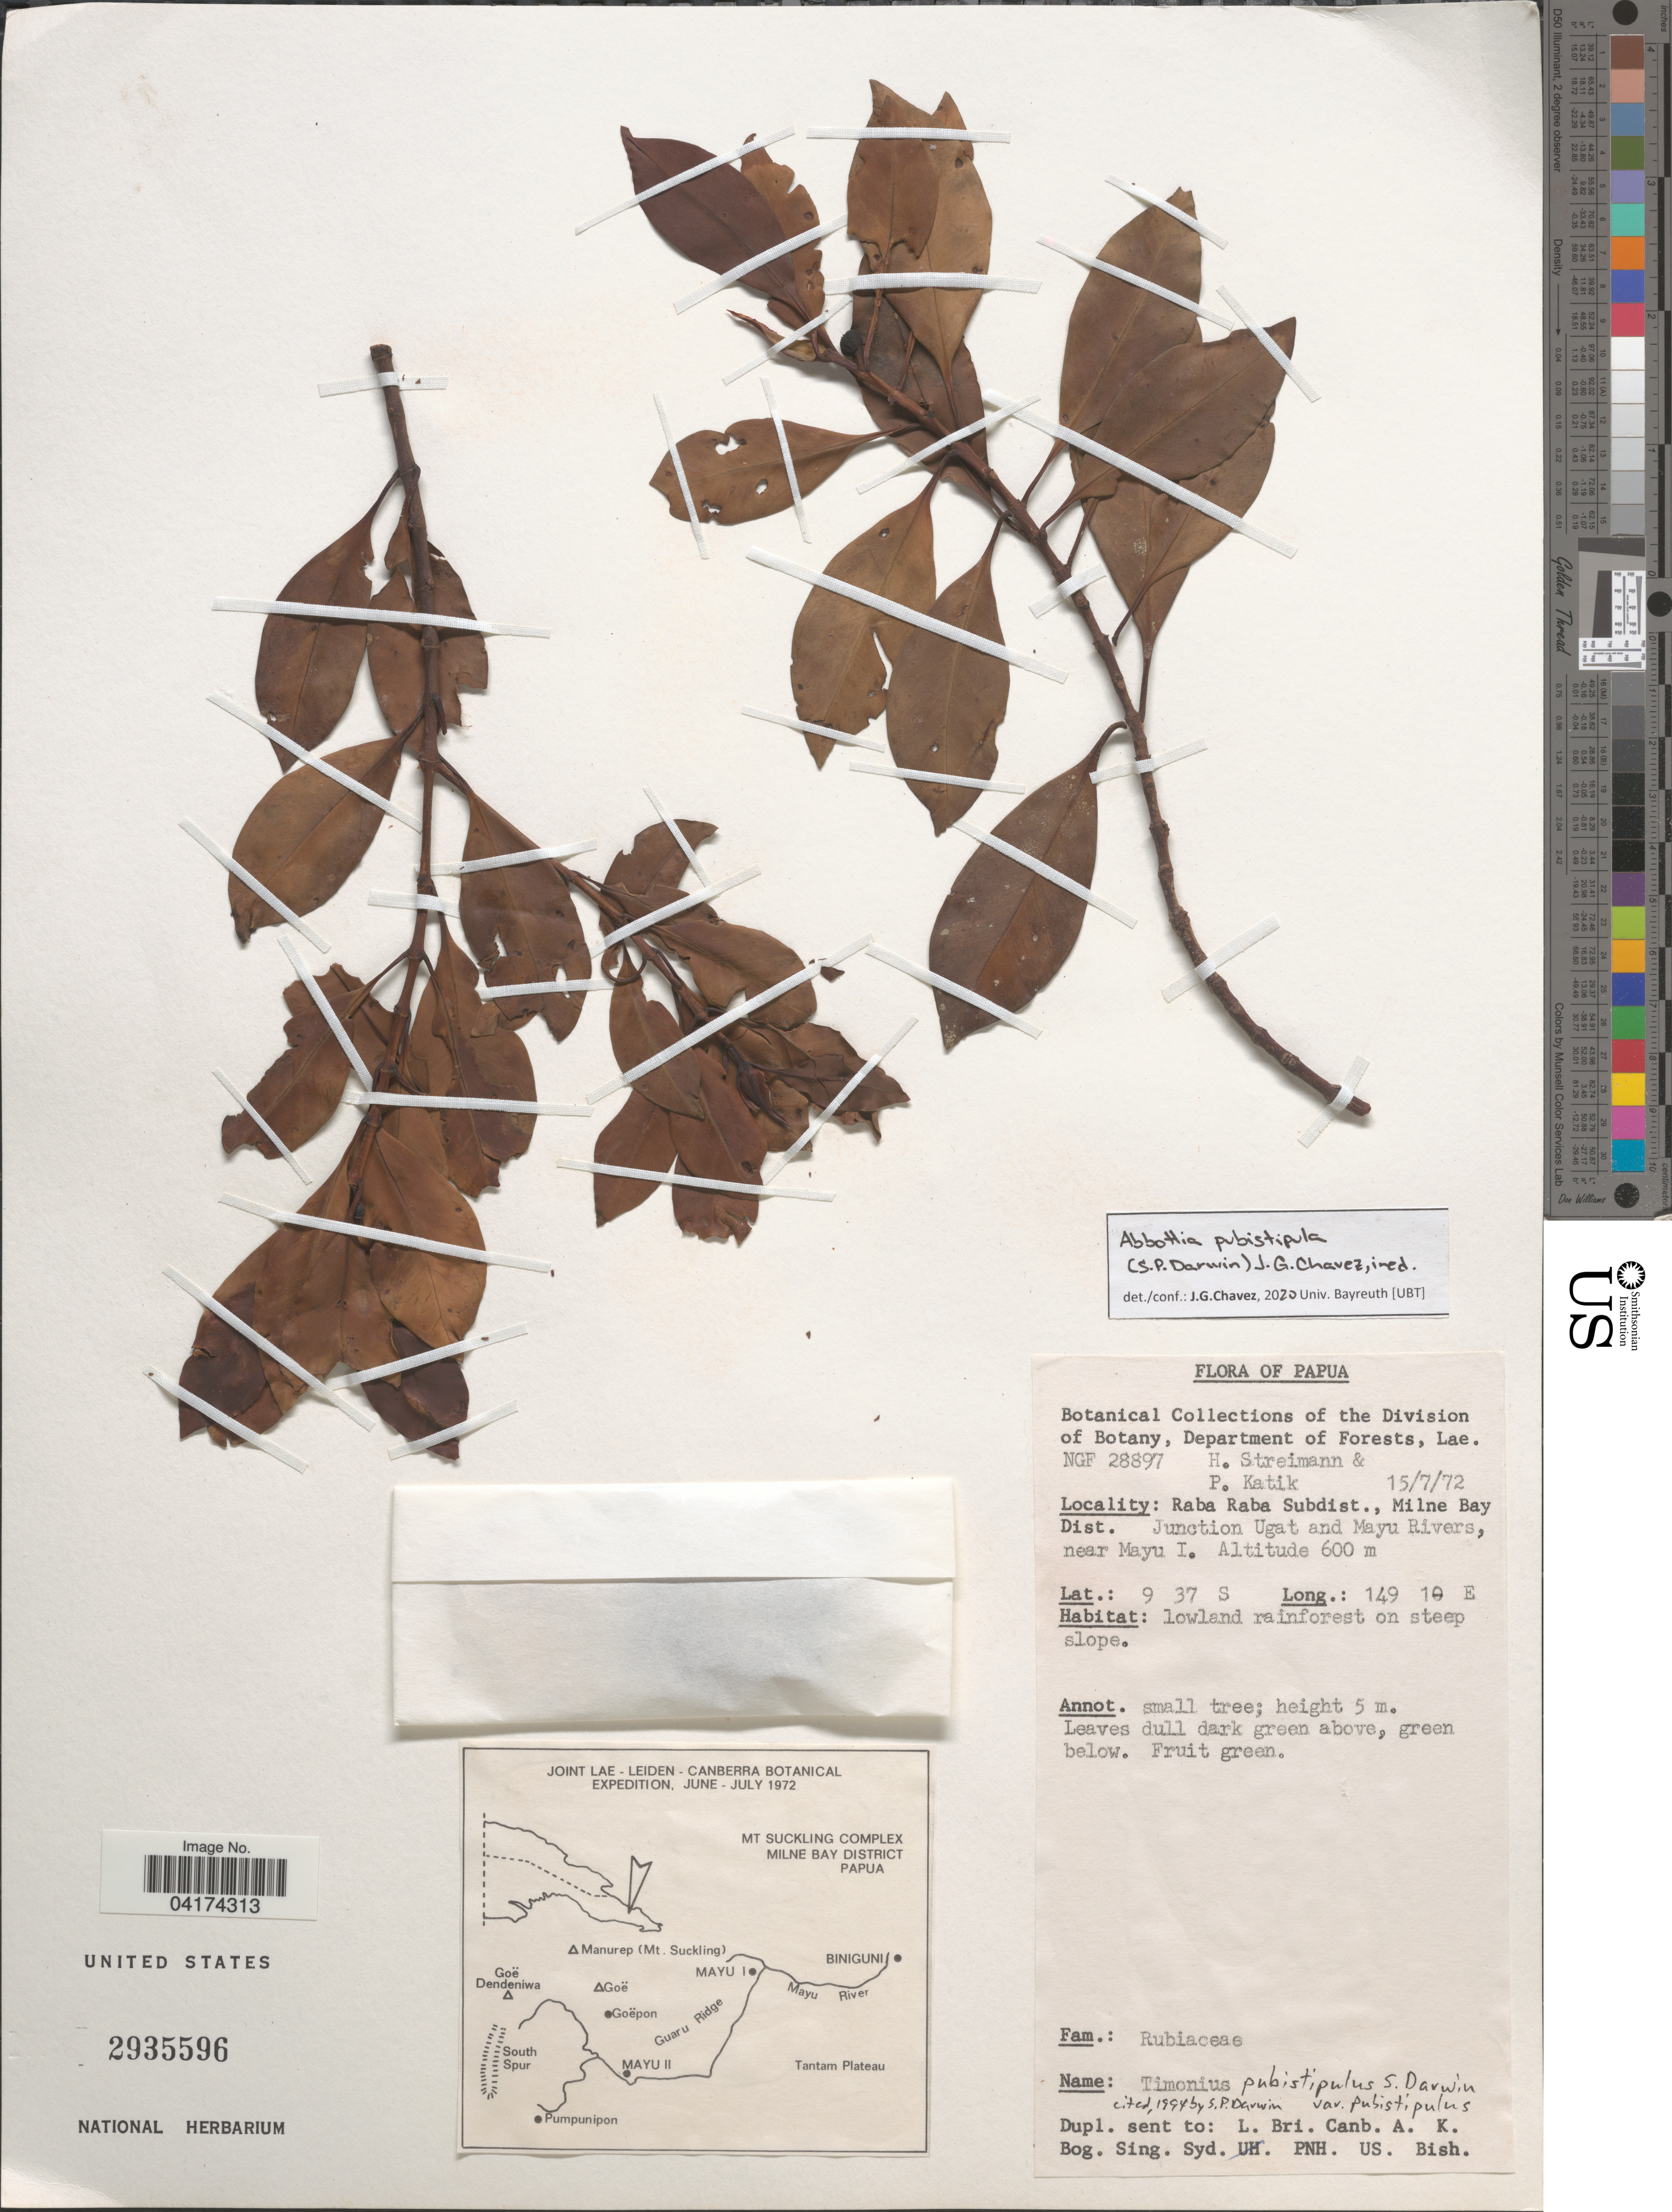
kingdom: Plantae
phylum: Tracheophyta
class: Magnoliopsida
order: Gentianales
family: Rubiaceae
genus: Abbottia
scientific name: Abbottia pubistipula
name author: (S.P. Darwin) J.G. Chavez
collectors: H. Streimann & P. Katik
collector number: NGF 28897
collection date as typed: Transcribed d/m/y: 15/7/72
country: Papua New Guinea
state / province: Milne Bay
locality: Papua. Raba Raba Subdist., Milne Bay Dist. Junction Ugat and Mayu Rivers, near Mayu I.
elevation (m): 600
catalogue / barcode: US 2935596